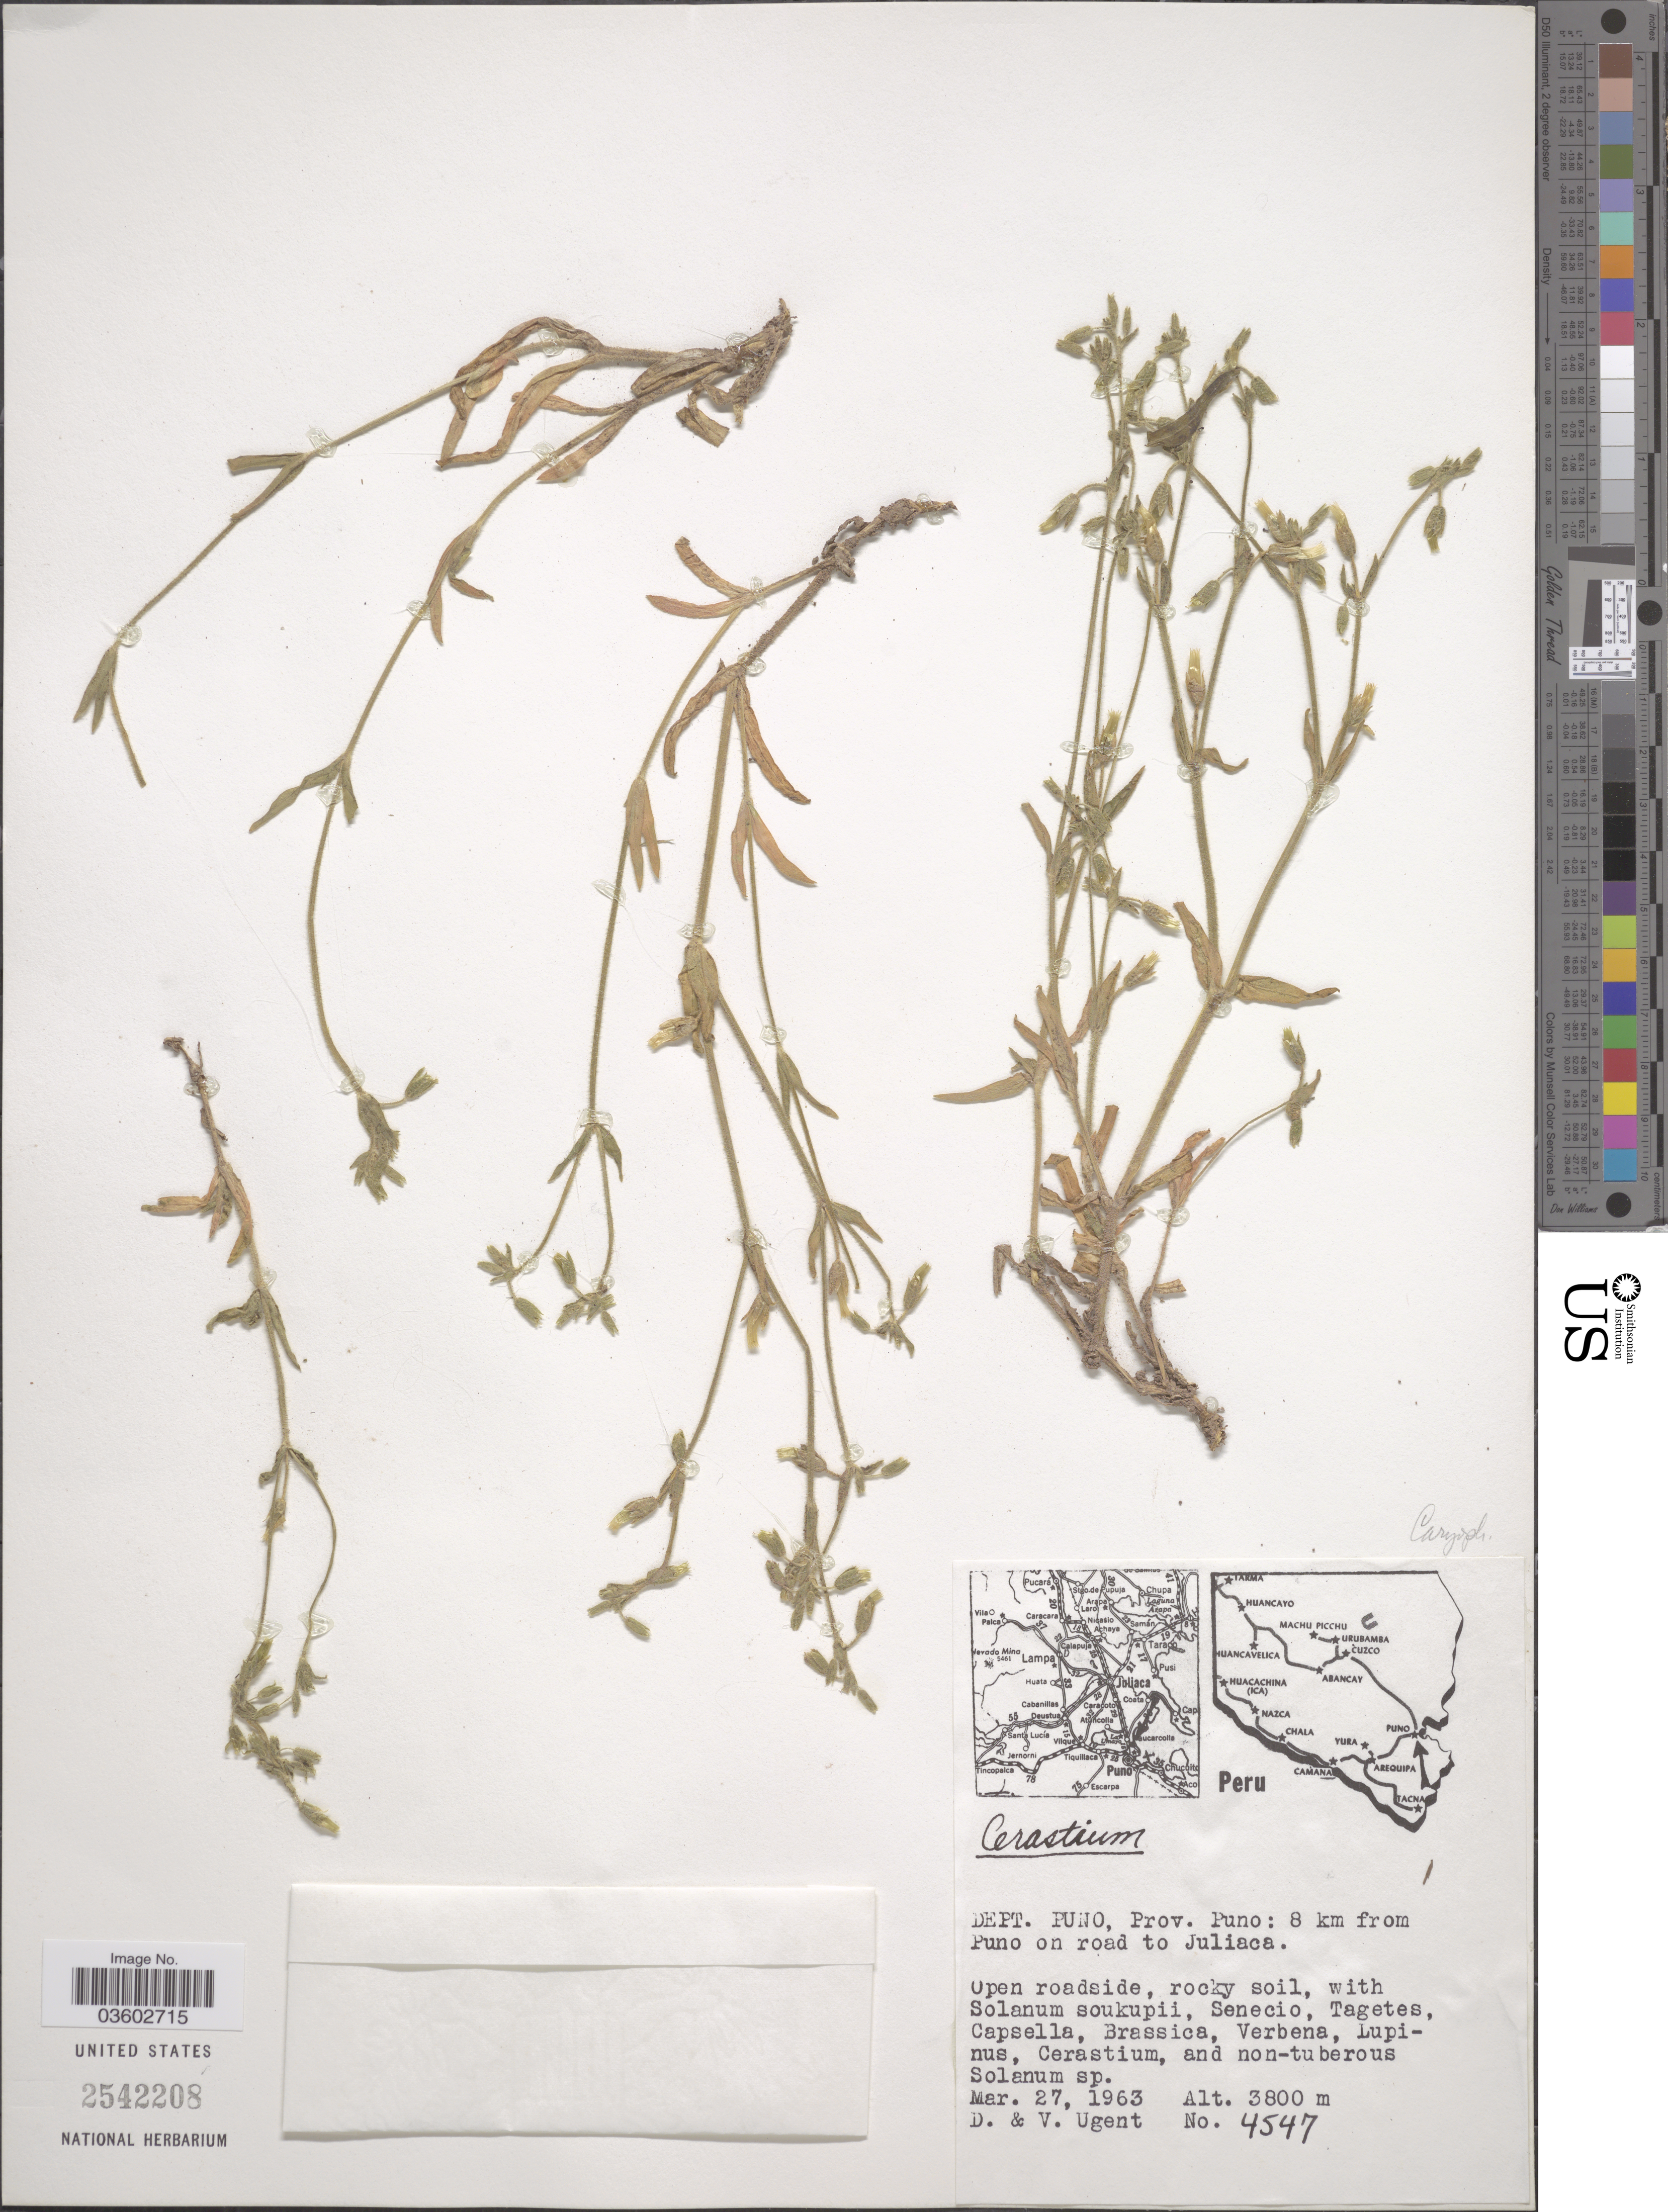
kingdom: Plantae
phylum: Tracheophyta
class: Magnoliopsida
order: Caryophyllales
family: Caryophyllaceae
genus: Cerastium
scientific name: Cerastium sp.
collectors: D. Ugent & V. Ugent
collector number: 4547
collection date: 1963-03-27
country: Peru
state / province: Puno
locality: Dept. Puno: 8 km from Puno on road to Juliaca.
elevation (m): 3800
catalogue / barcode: US 2542208